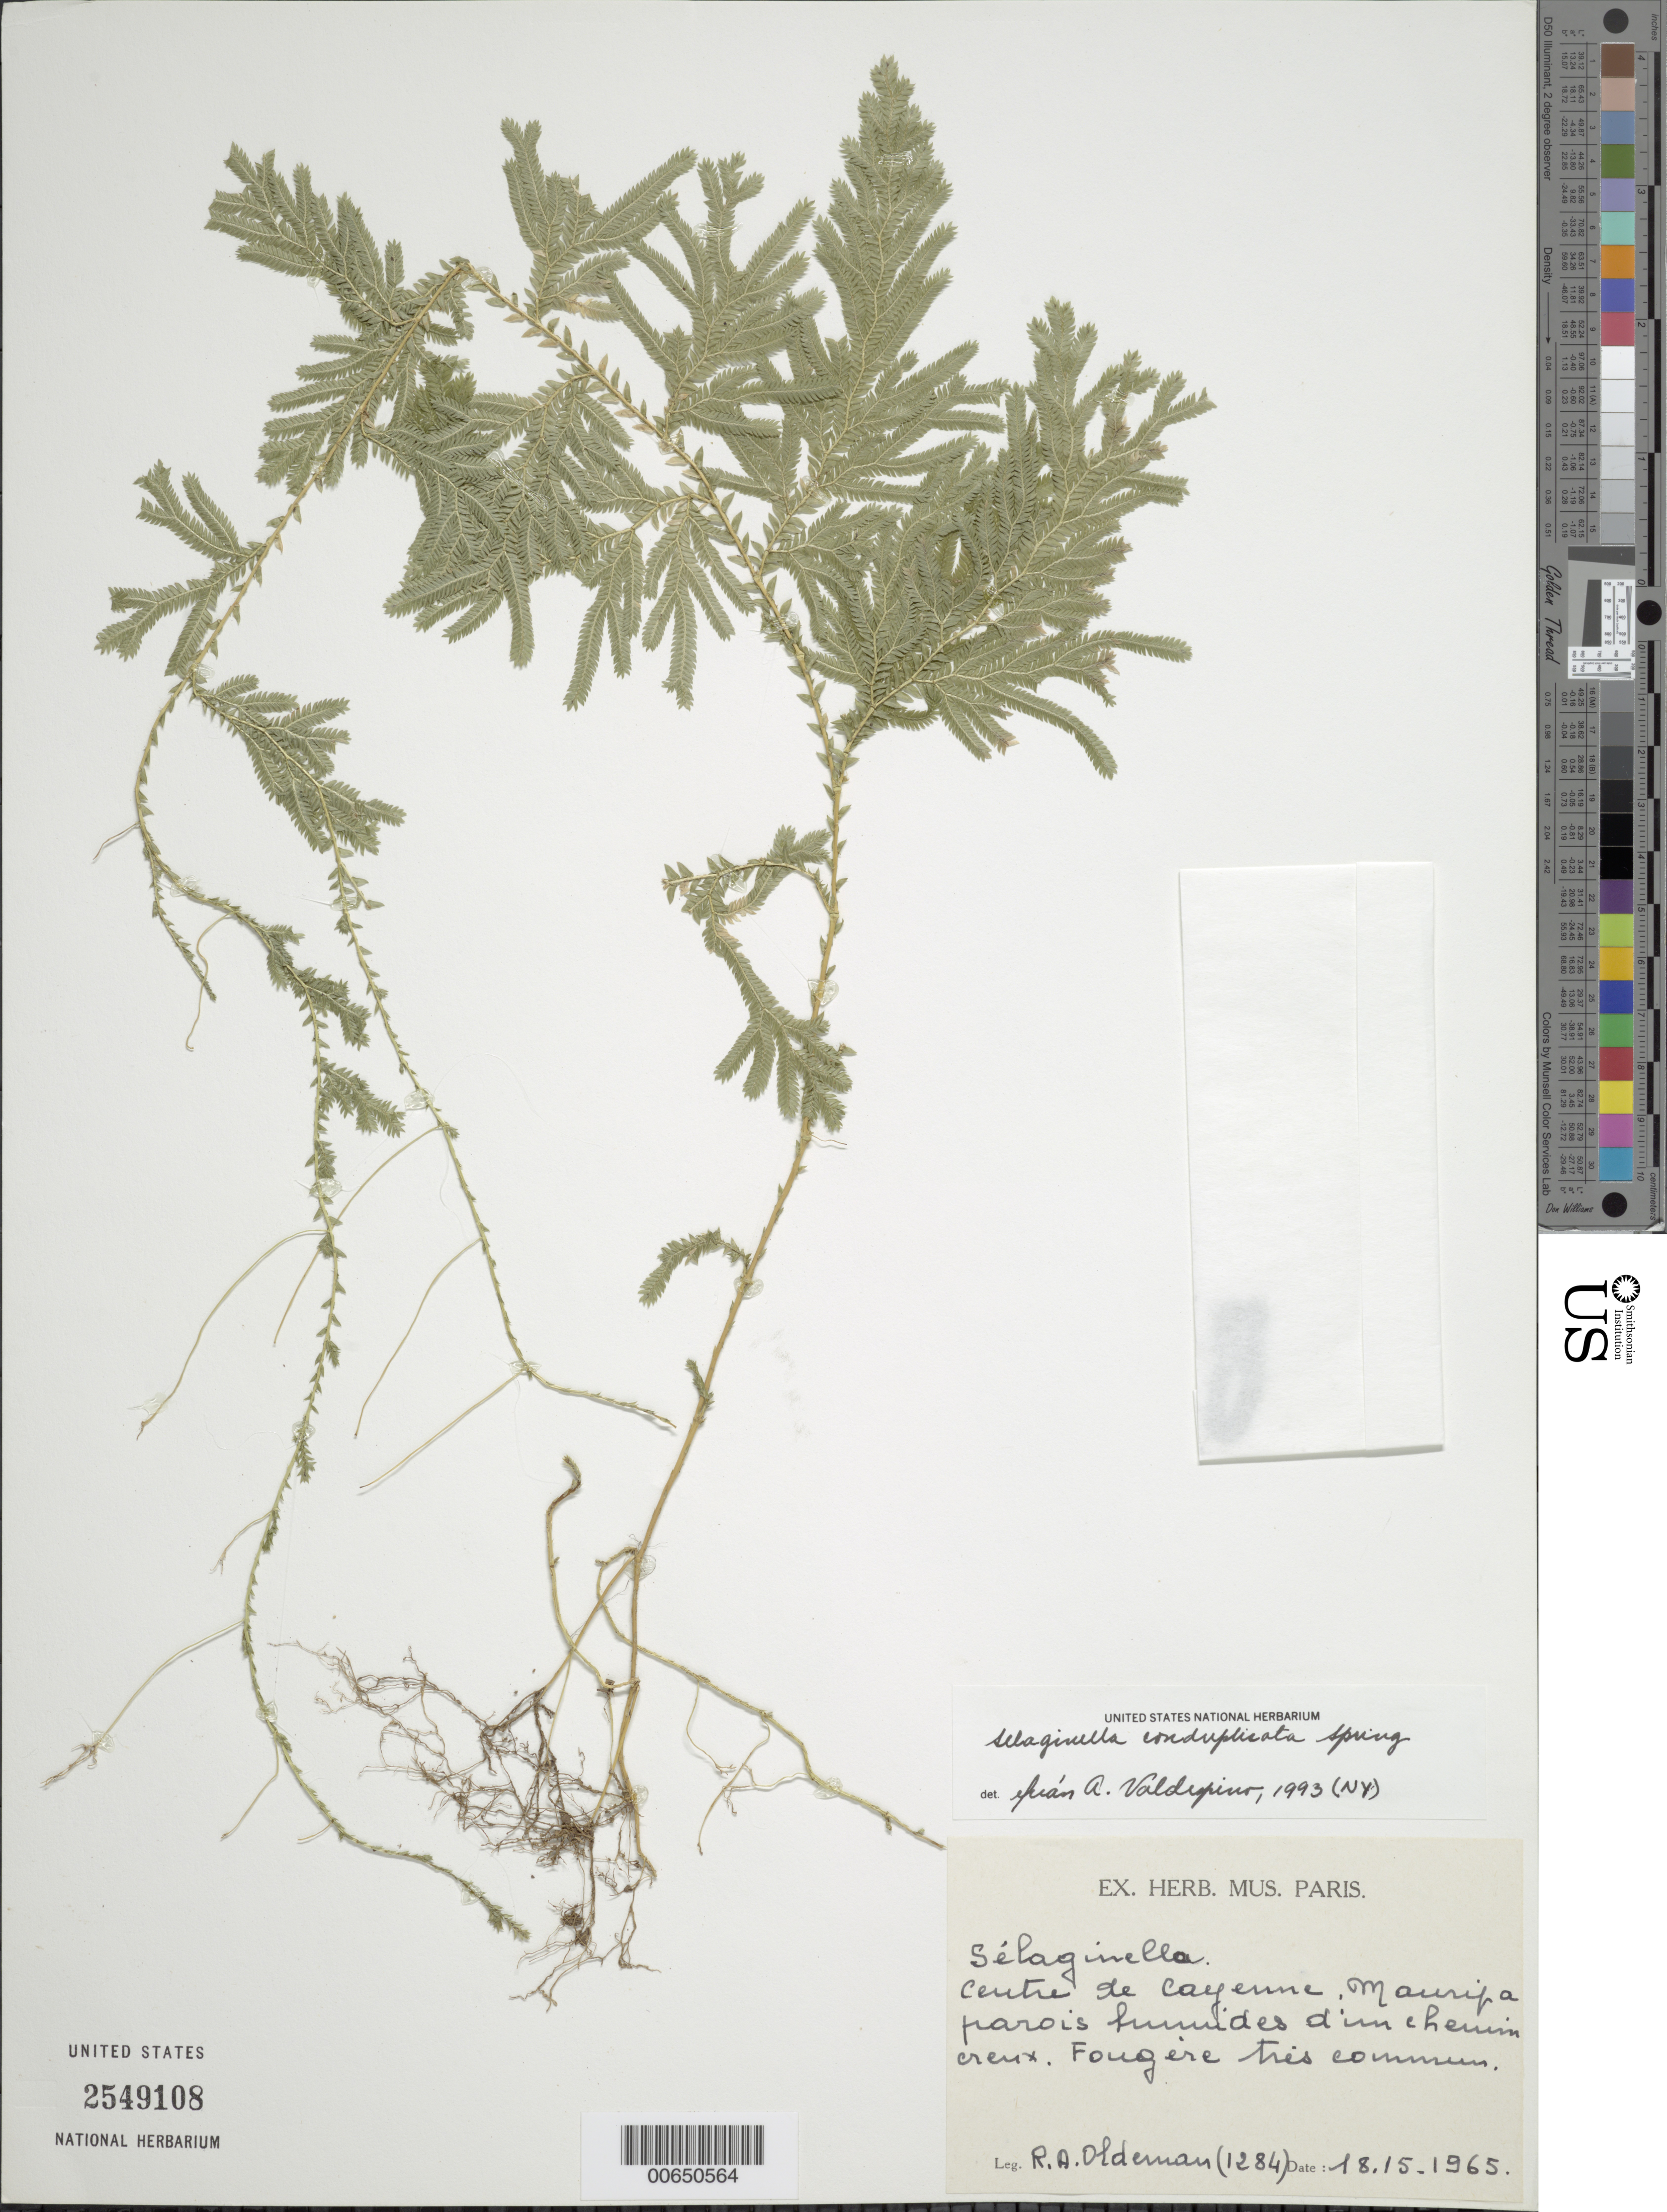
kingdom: Plantae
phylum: Tracheophyta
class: Lycopodiopsida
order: Selaginellales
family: Selaginellaceae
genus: Selaginella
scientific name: Selaginella conduplicata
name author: Spring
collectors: R. Oldeman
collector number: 1284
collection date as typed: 18-15-1965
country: French Guiana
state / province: Cayenne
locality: Centre de Cayenne, Mauripa parois humides d'un chemin creux. Fougere tres commun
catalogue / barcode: US 2549108